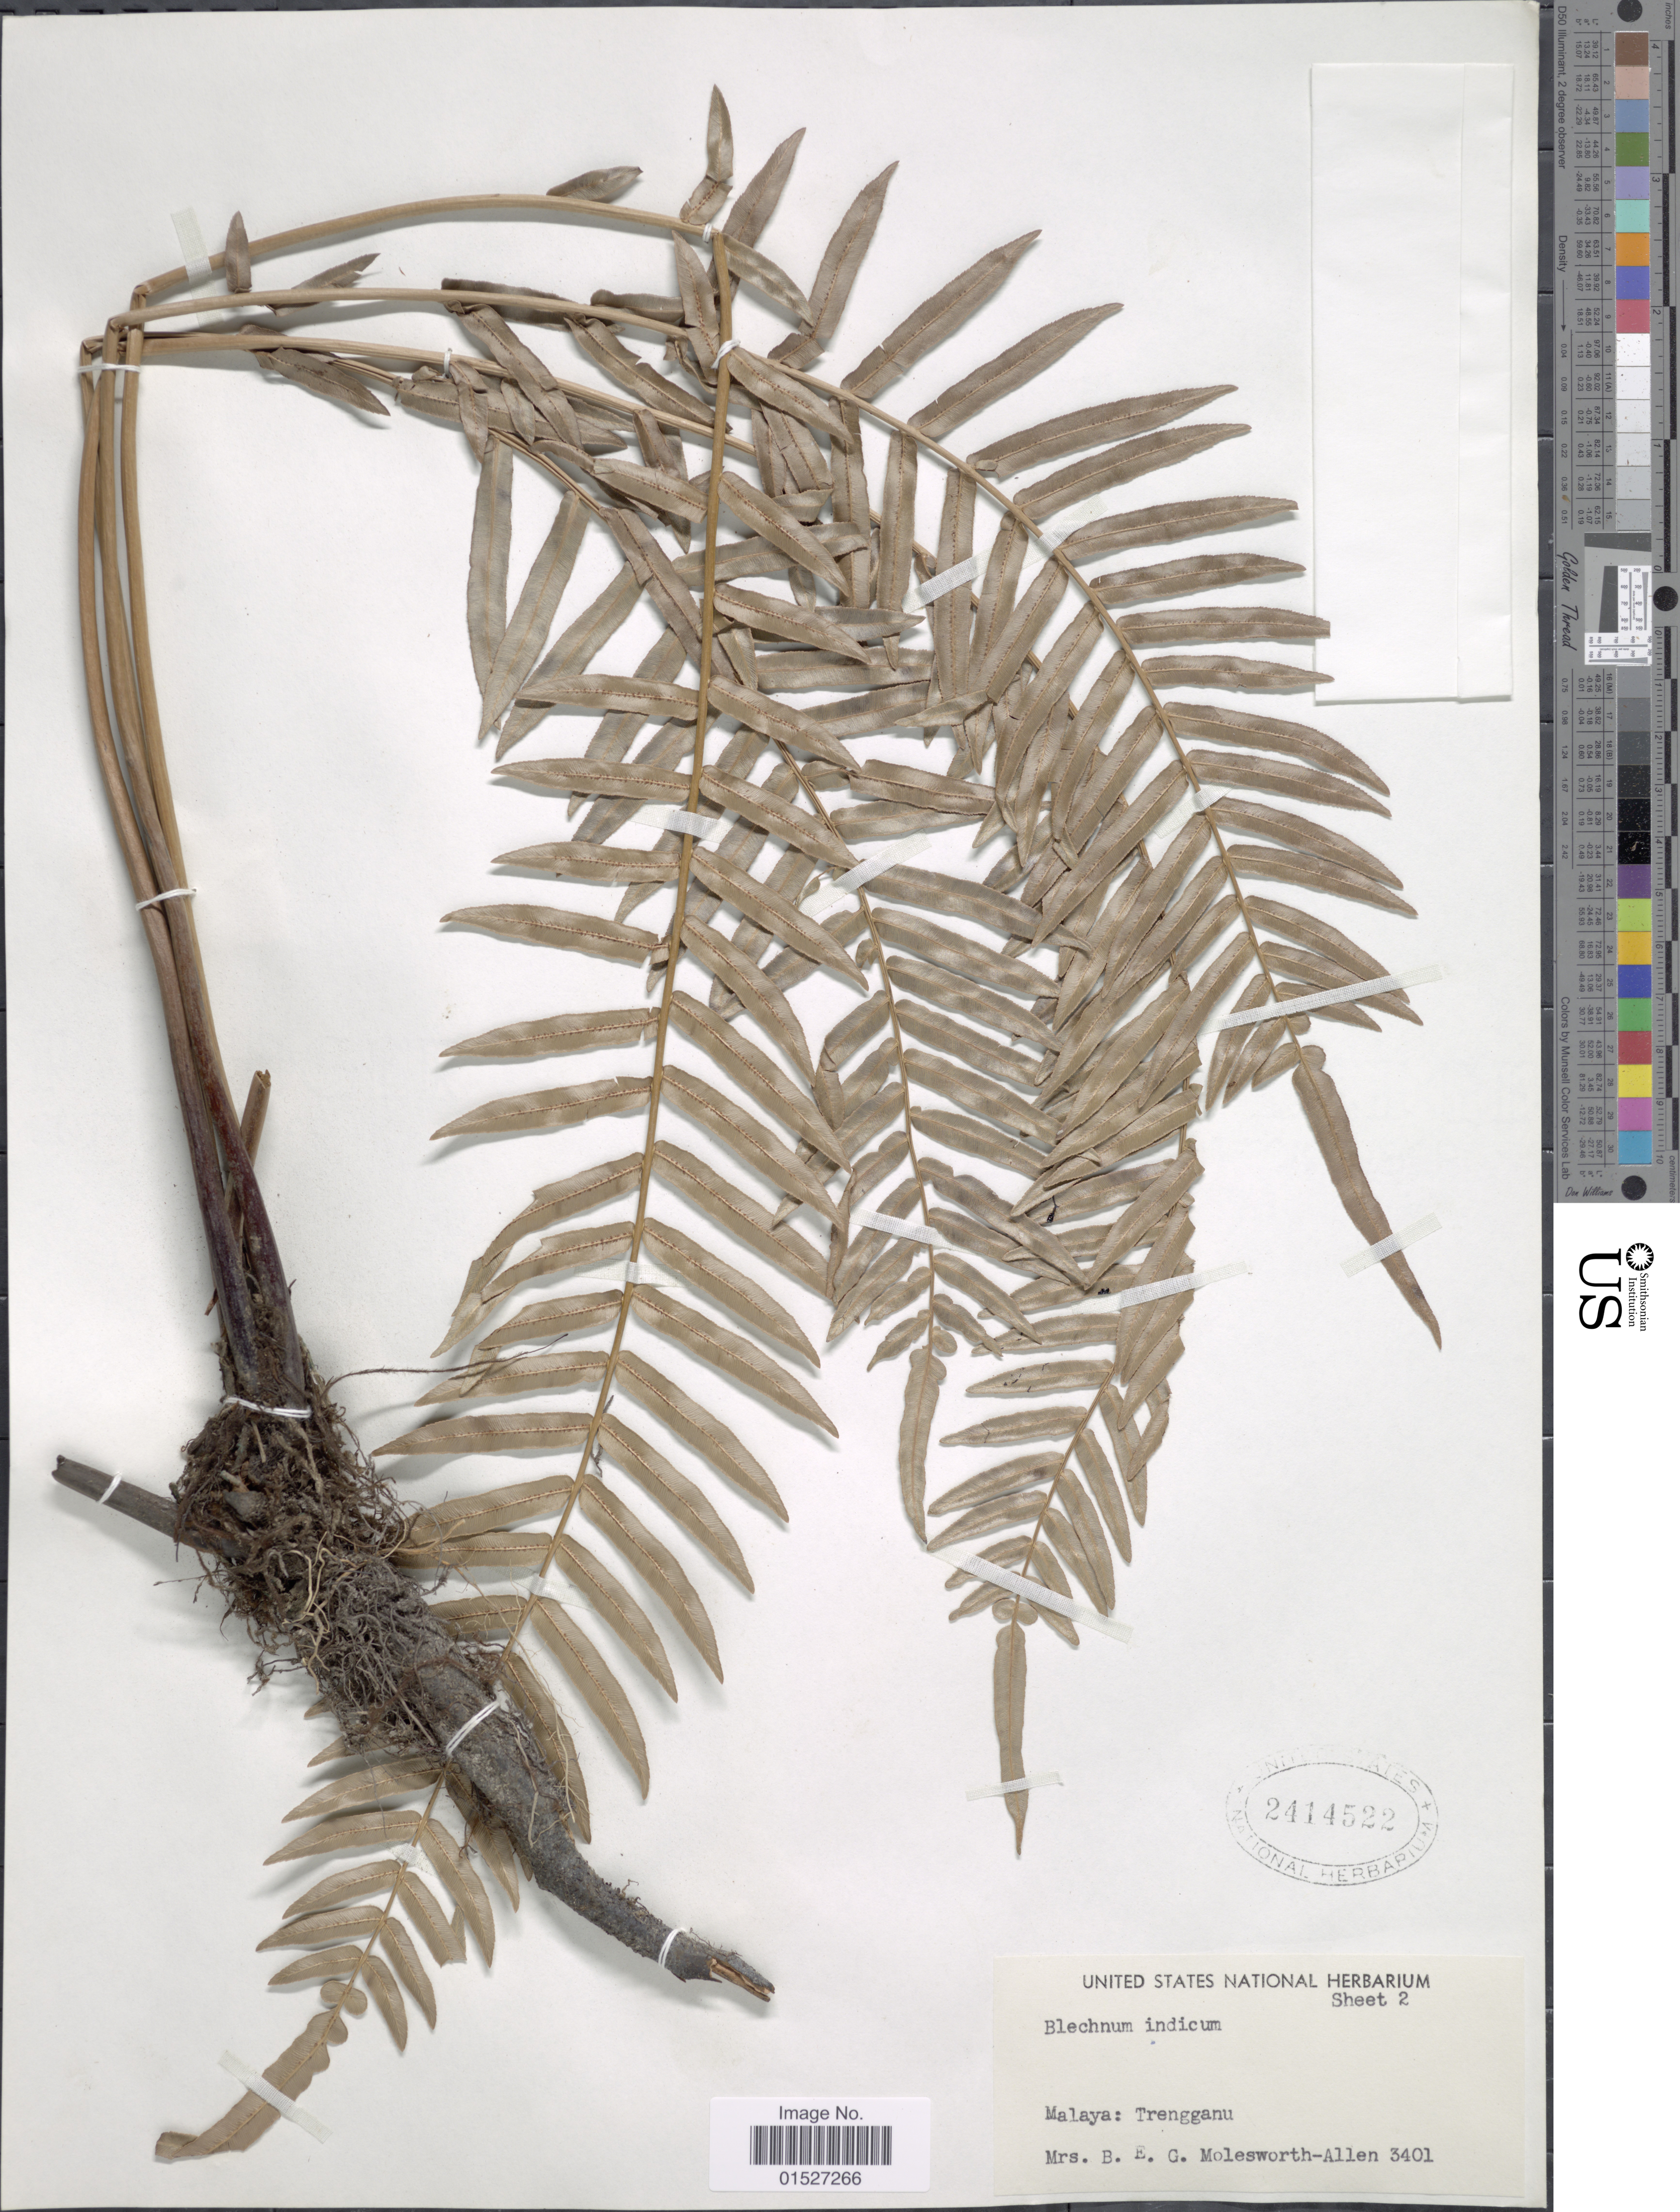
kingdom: Plantae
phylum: Tracheophyta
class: Polypodiopsida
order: Polypodiales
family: Blechnaceae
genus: Blechnum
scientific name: Blechnum finlaysonianum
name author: Wall.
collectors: Mrs. B. E. G. Molesworth-Allen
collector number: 3401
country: Malaysia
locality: Malaya: Trengganu.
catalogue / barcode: US 2414522